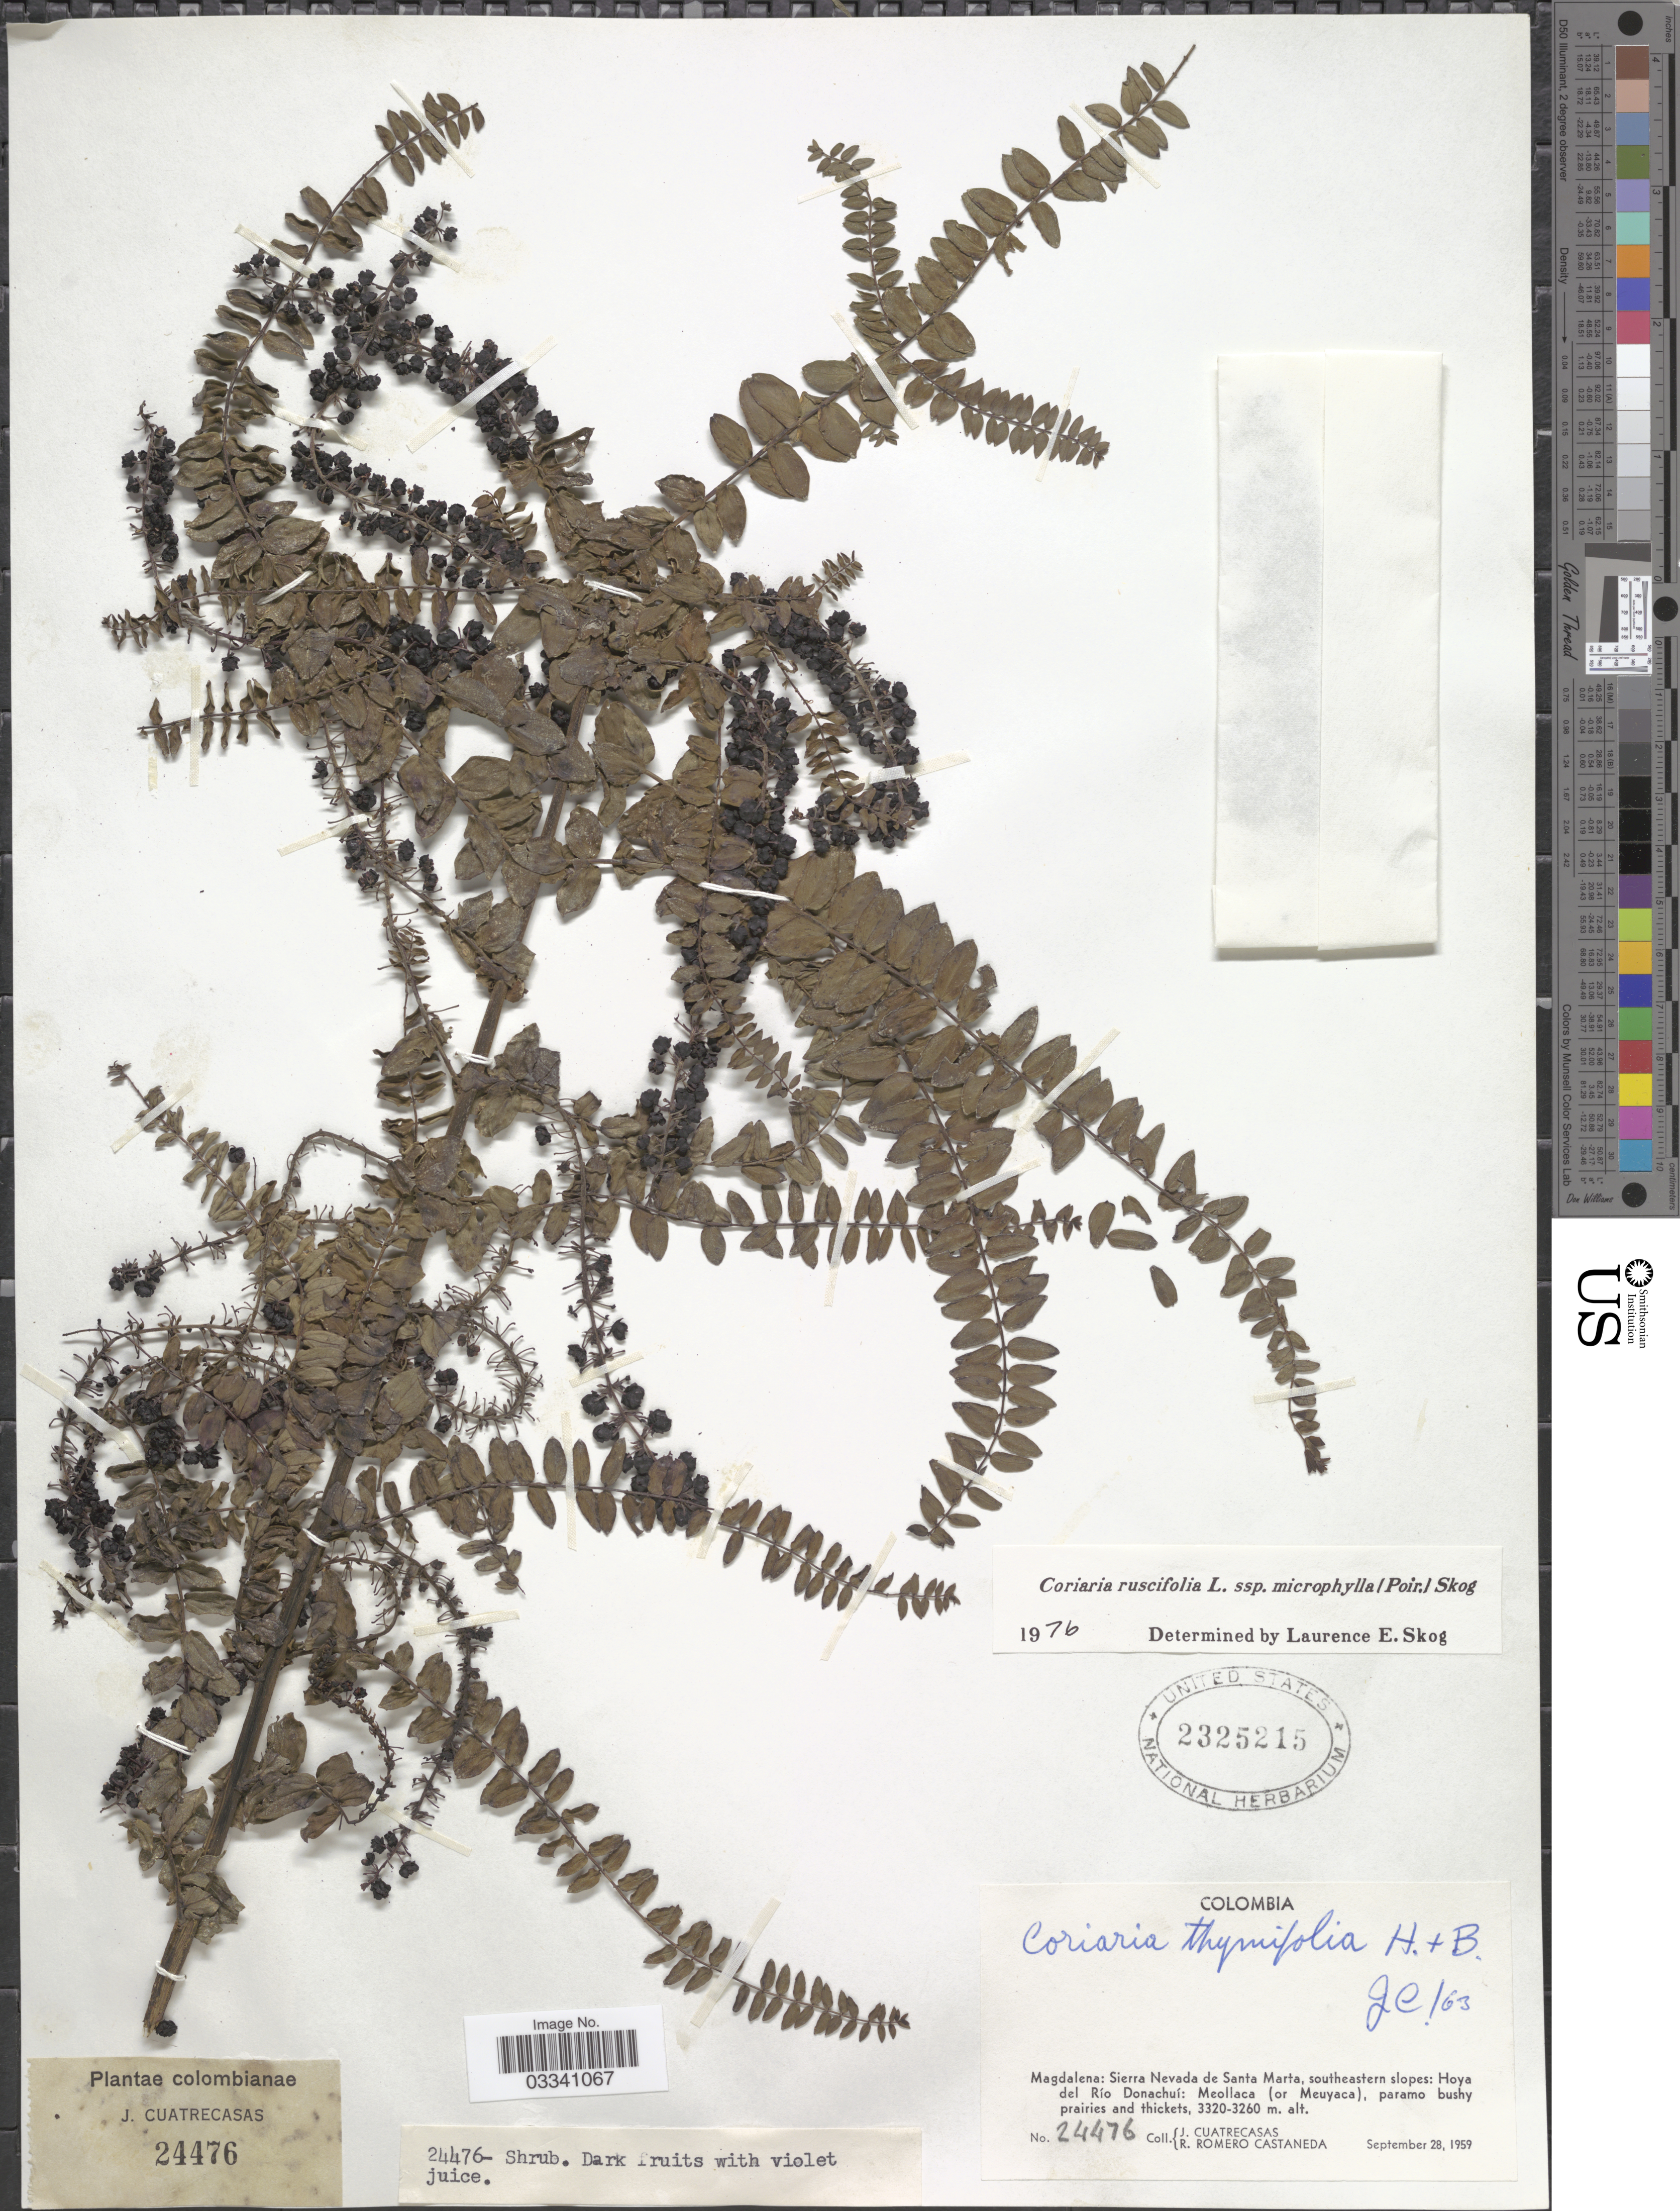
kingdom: Plantae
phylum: Tracheophyta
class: Magnoliopsida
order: Cucurbitales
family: Coriariaceae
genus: Coriaria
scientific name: Coriaria ruscifolia subsp. microphylla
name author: (Poir.) L.E. Skog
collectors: J. Cuatrecasas & R. Romero Castañeda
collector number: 24476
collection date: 1959-09-28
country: Colombia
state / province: Magdalena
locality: Sierra Nevada de Santa Marta, southeastern slopes: Hoya del Río Donachuí: Meollaca (or Meuyaca).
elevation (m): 3260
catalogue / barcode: US 2325215